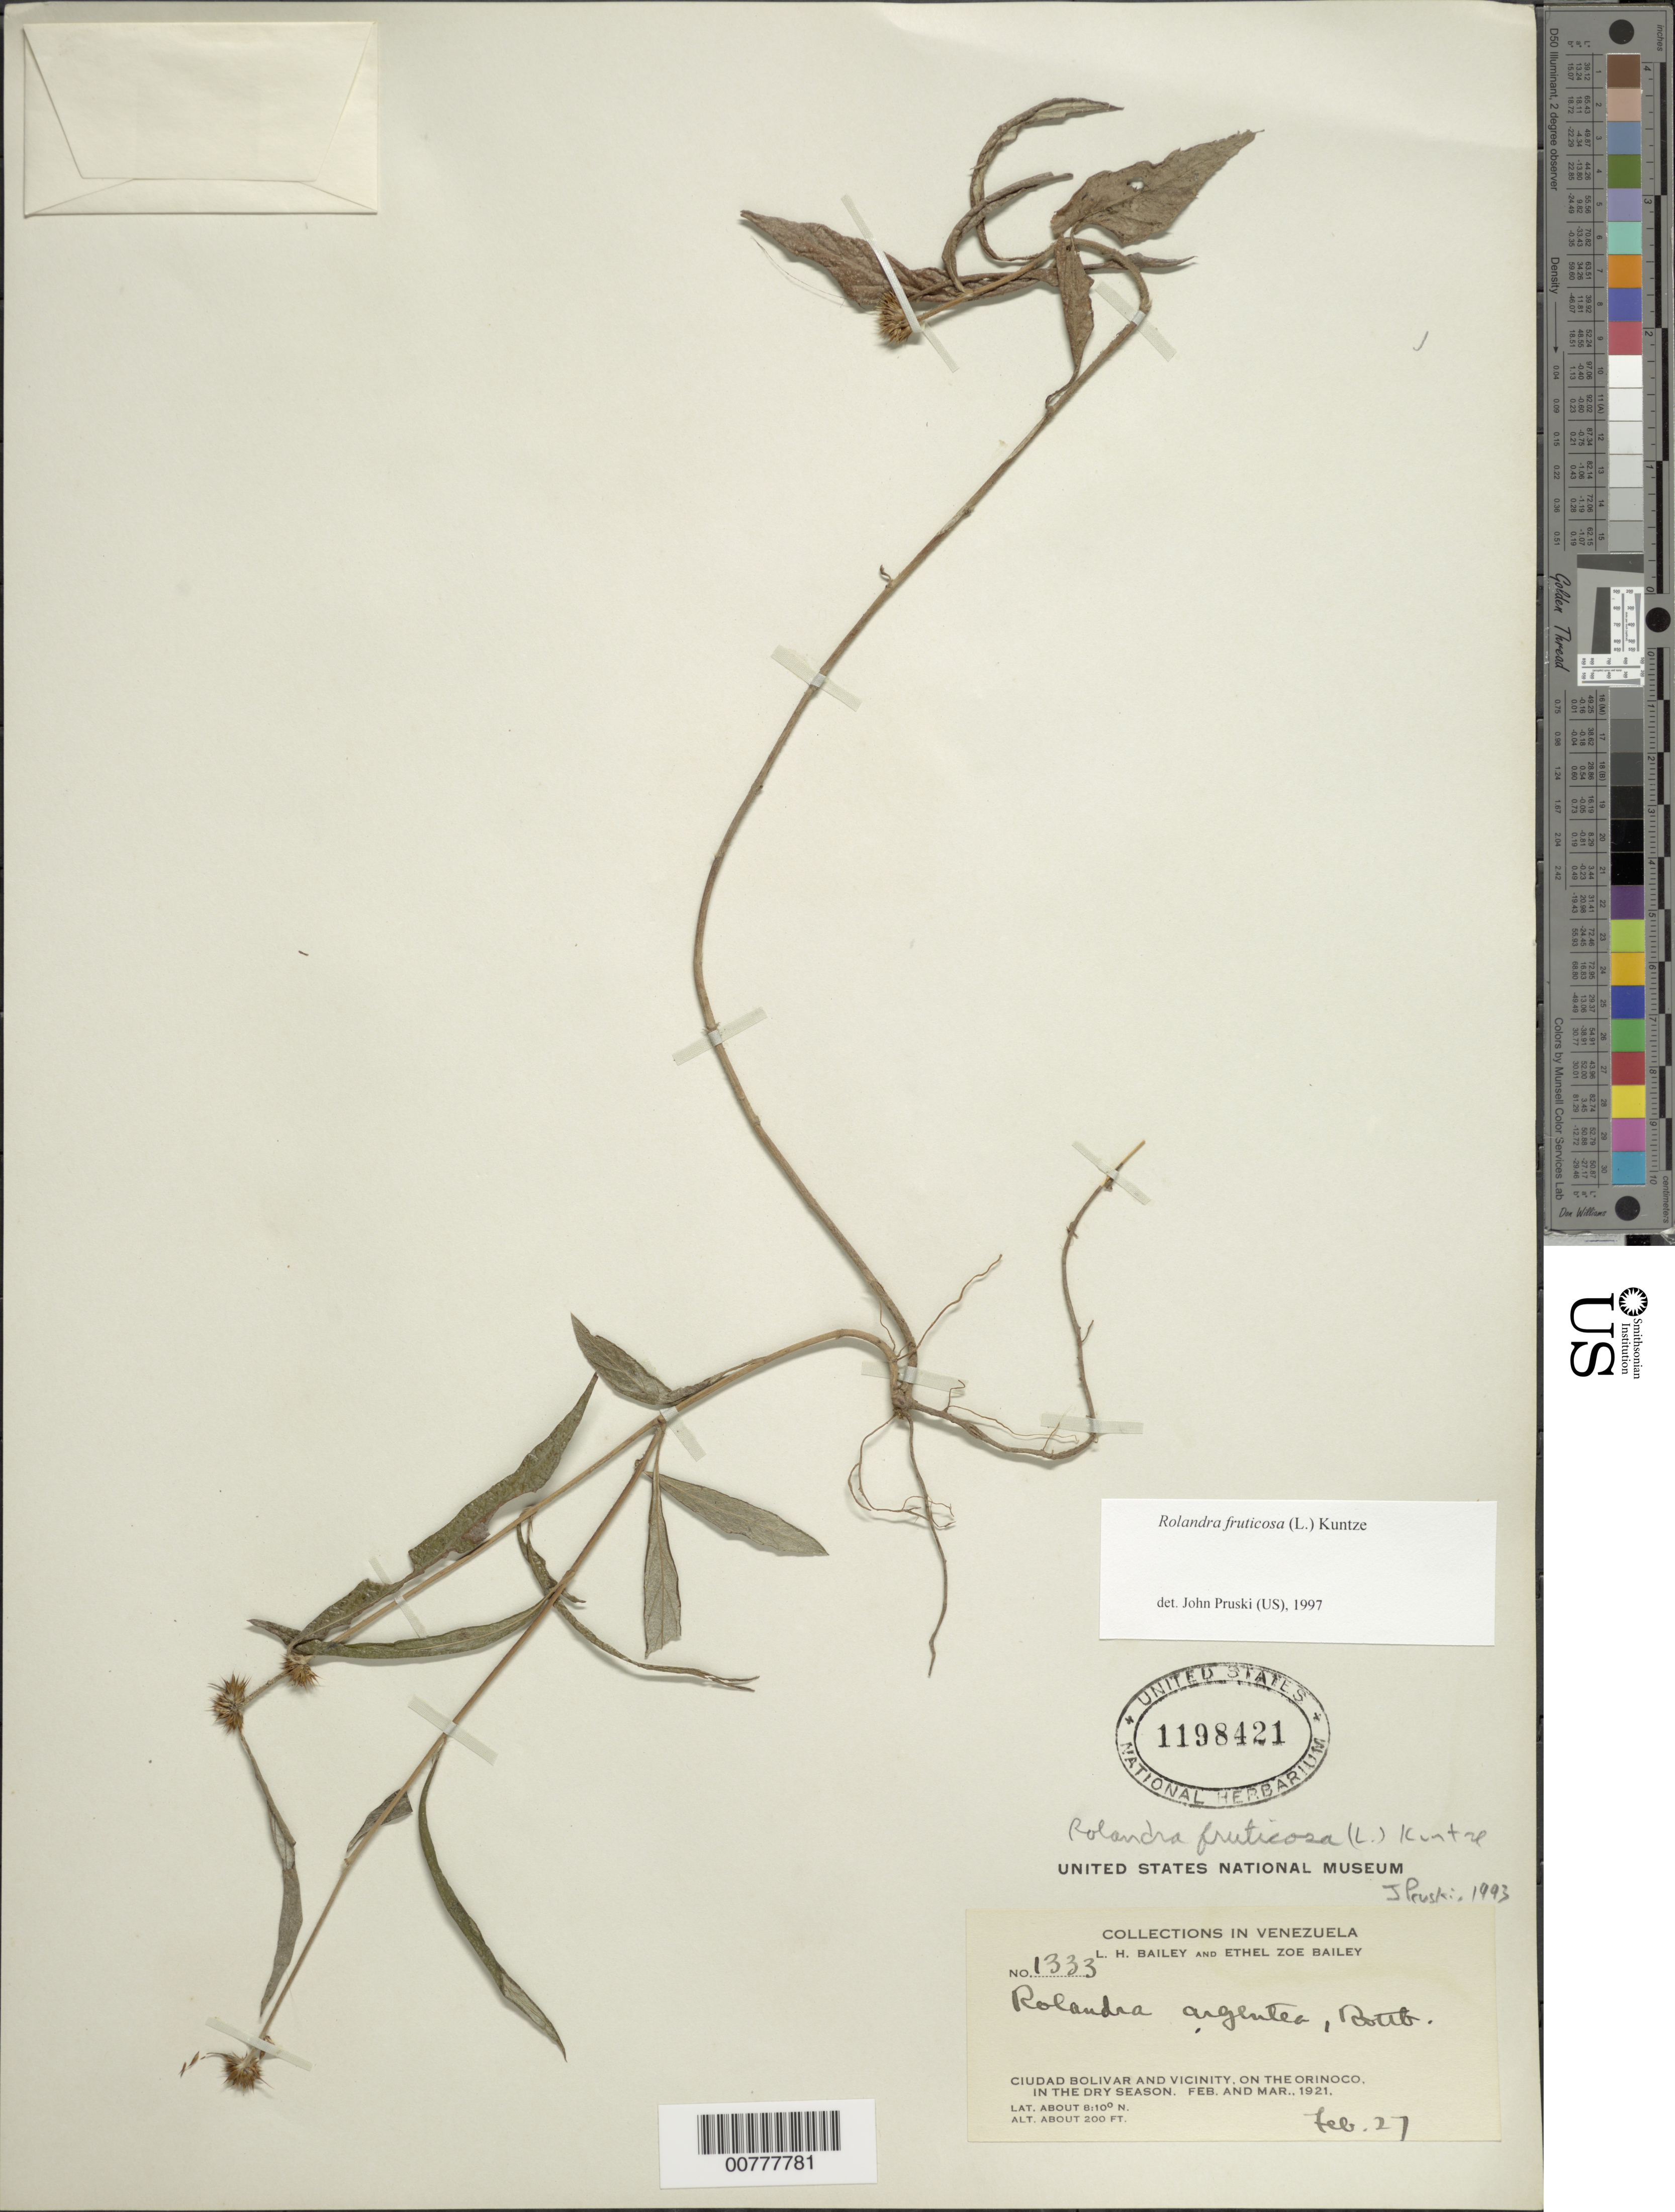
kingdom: Plantae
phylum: Tracheophyta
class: Magnoliopsida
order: Asterales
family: Asteraceae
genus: Rolandra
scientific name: Rolandra fruticosa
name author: (L.) Kuntze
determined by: Pruski, J. F.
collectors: L. H. Bailey & E. Z. Bailey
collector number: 1333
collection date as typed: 27-Feb-21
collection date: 1921-02-27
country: Venezuela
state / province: Bolívar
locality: Ciudad Bolívar and vicinity, Orinoco R.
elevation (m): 61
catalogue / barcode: US 1198421